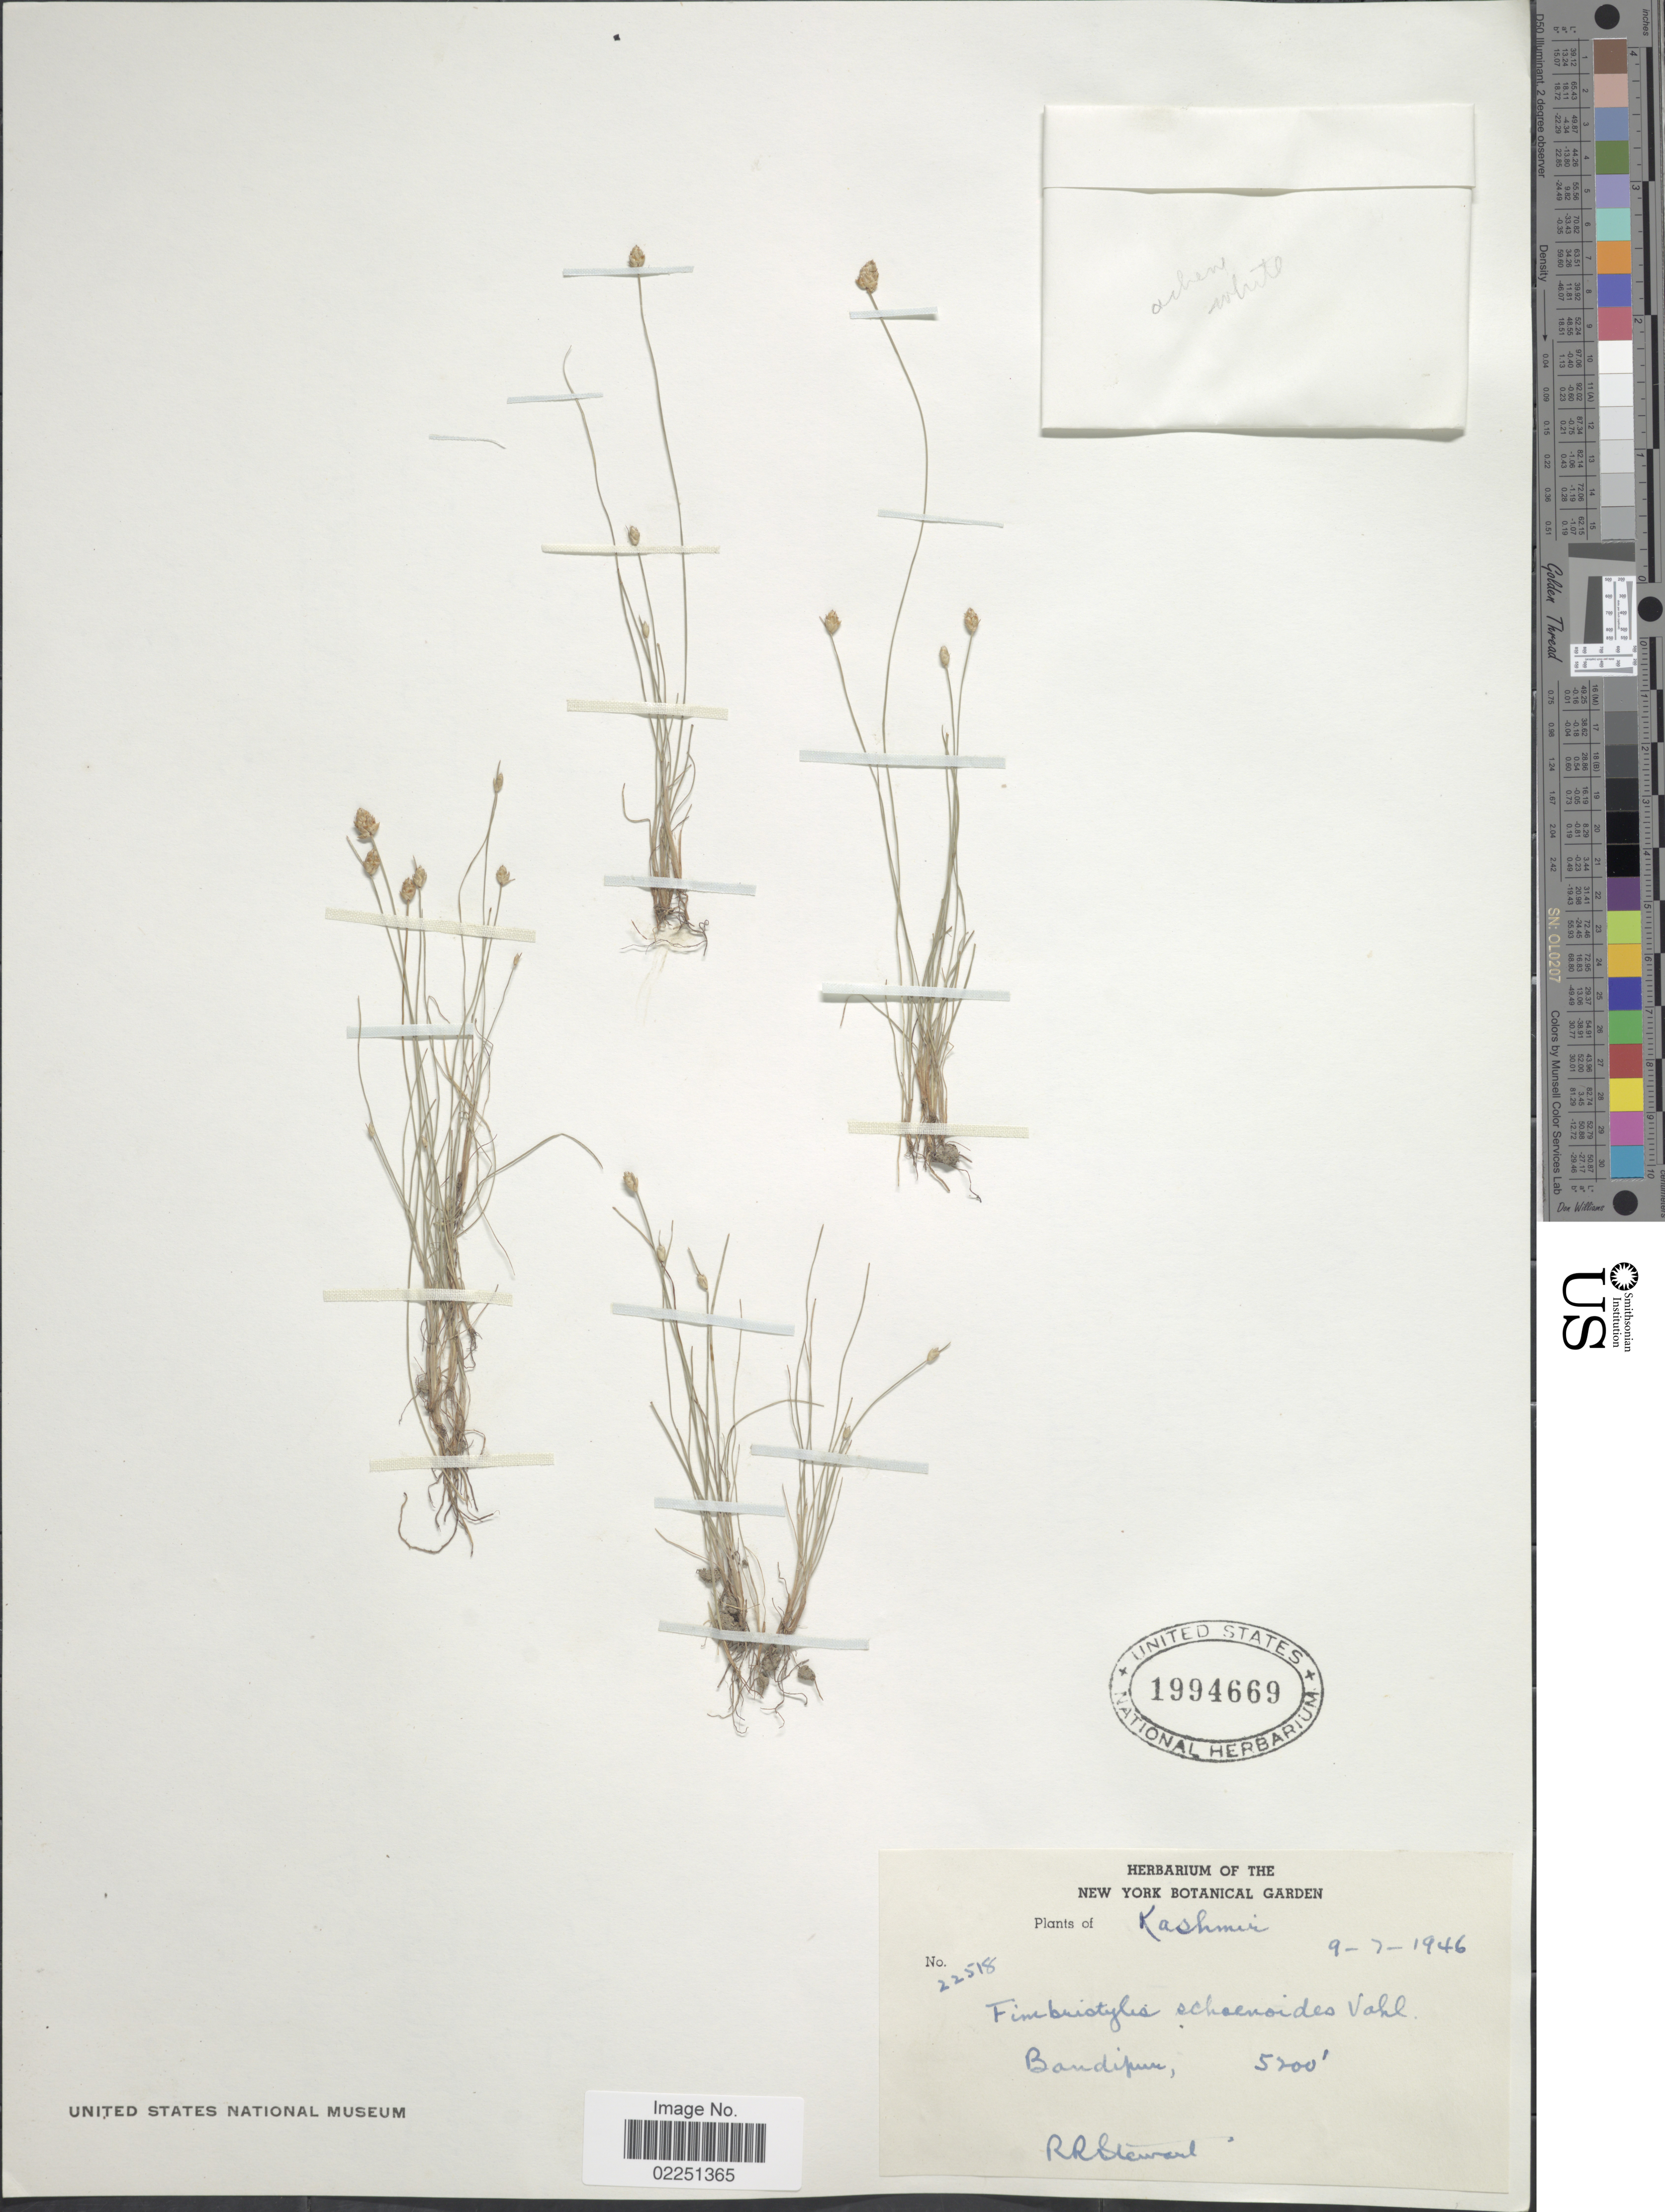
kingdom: Plantae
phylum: Tracheophyta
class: Liliopsida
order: Poales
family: Cyperaceae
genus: Fimbristylis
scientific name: Fimbristylis schoenoides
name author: (Retz.) Vahl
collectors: R. R. Stewart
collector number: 22518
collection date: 1946-07-09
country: India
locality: Kashmir, Bandipur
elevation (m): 1737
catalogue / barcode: US 1994669